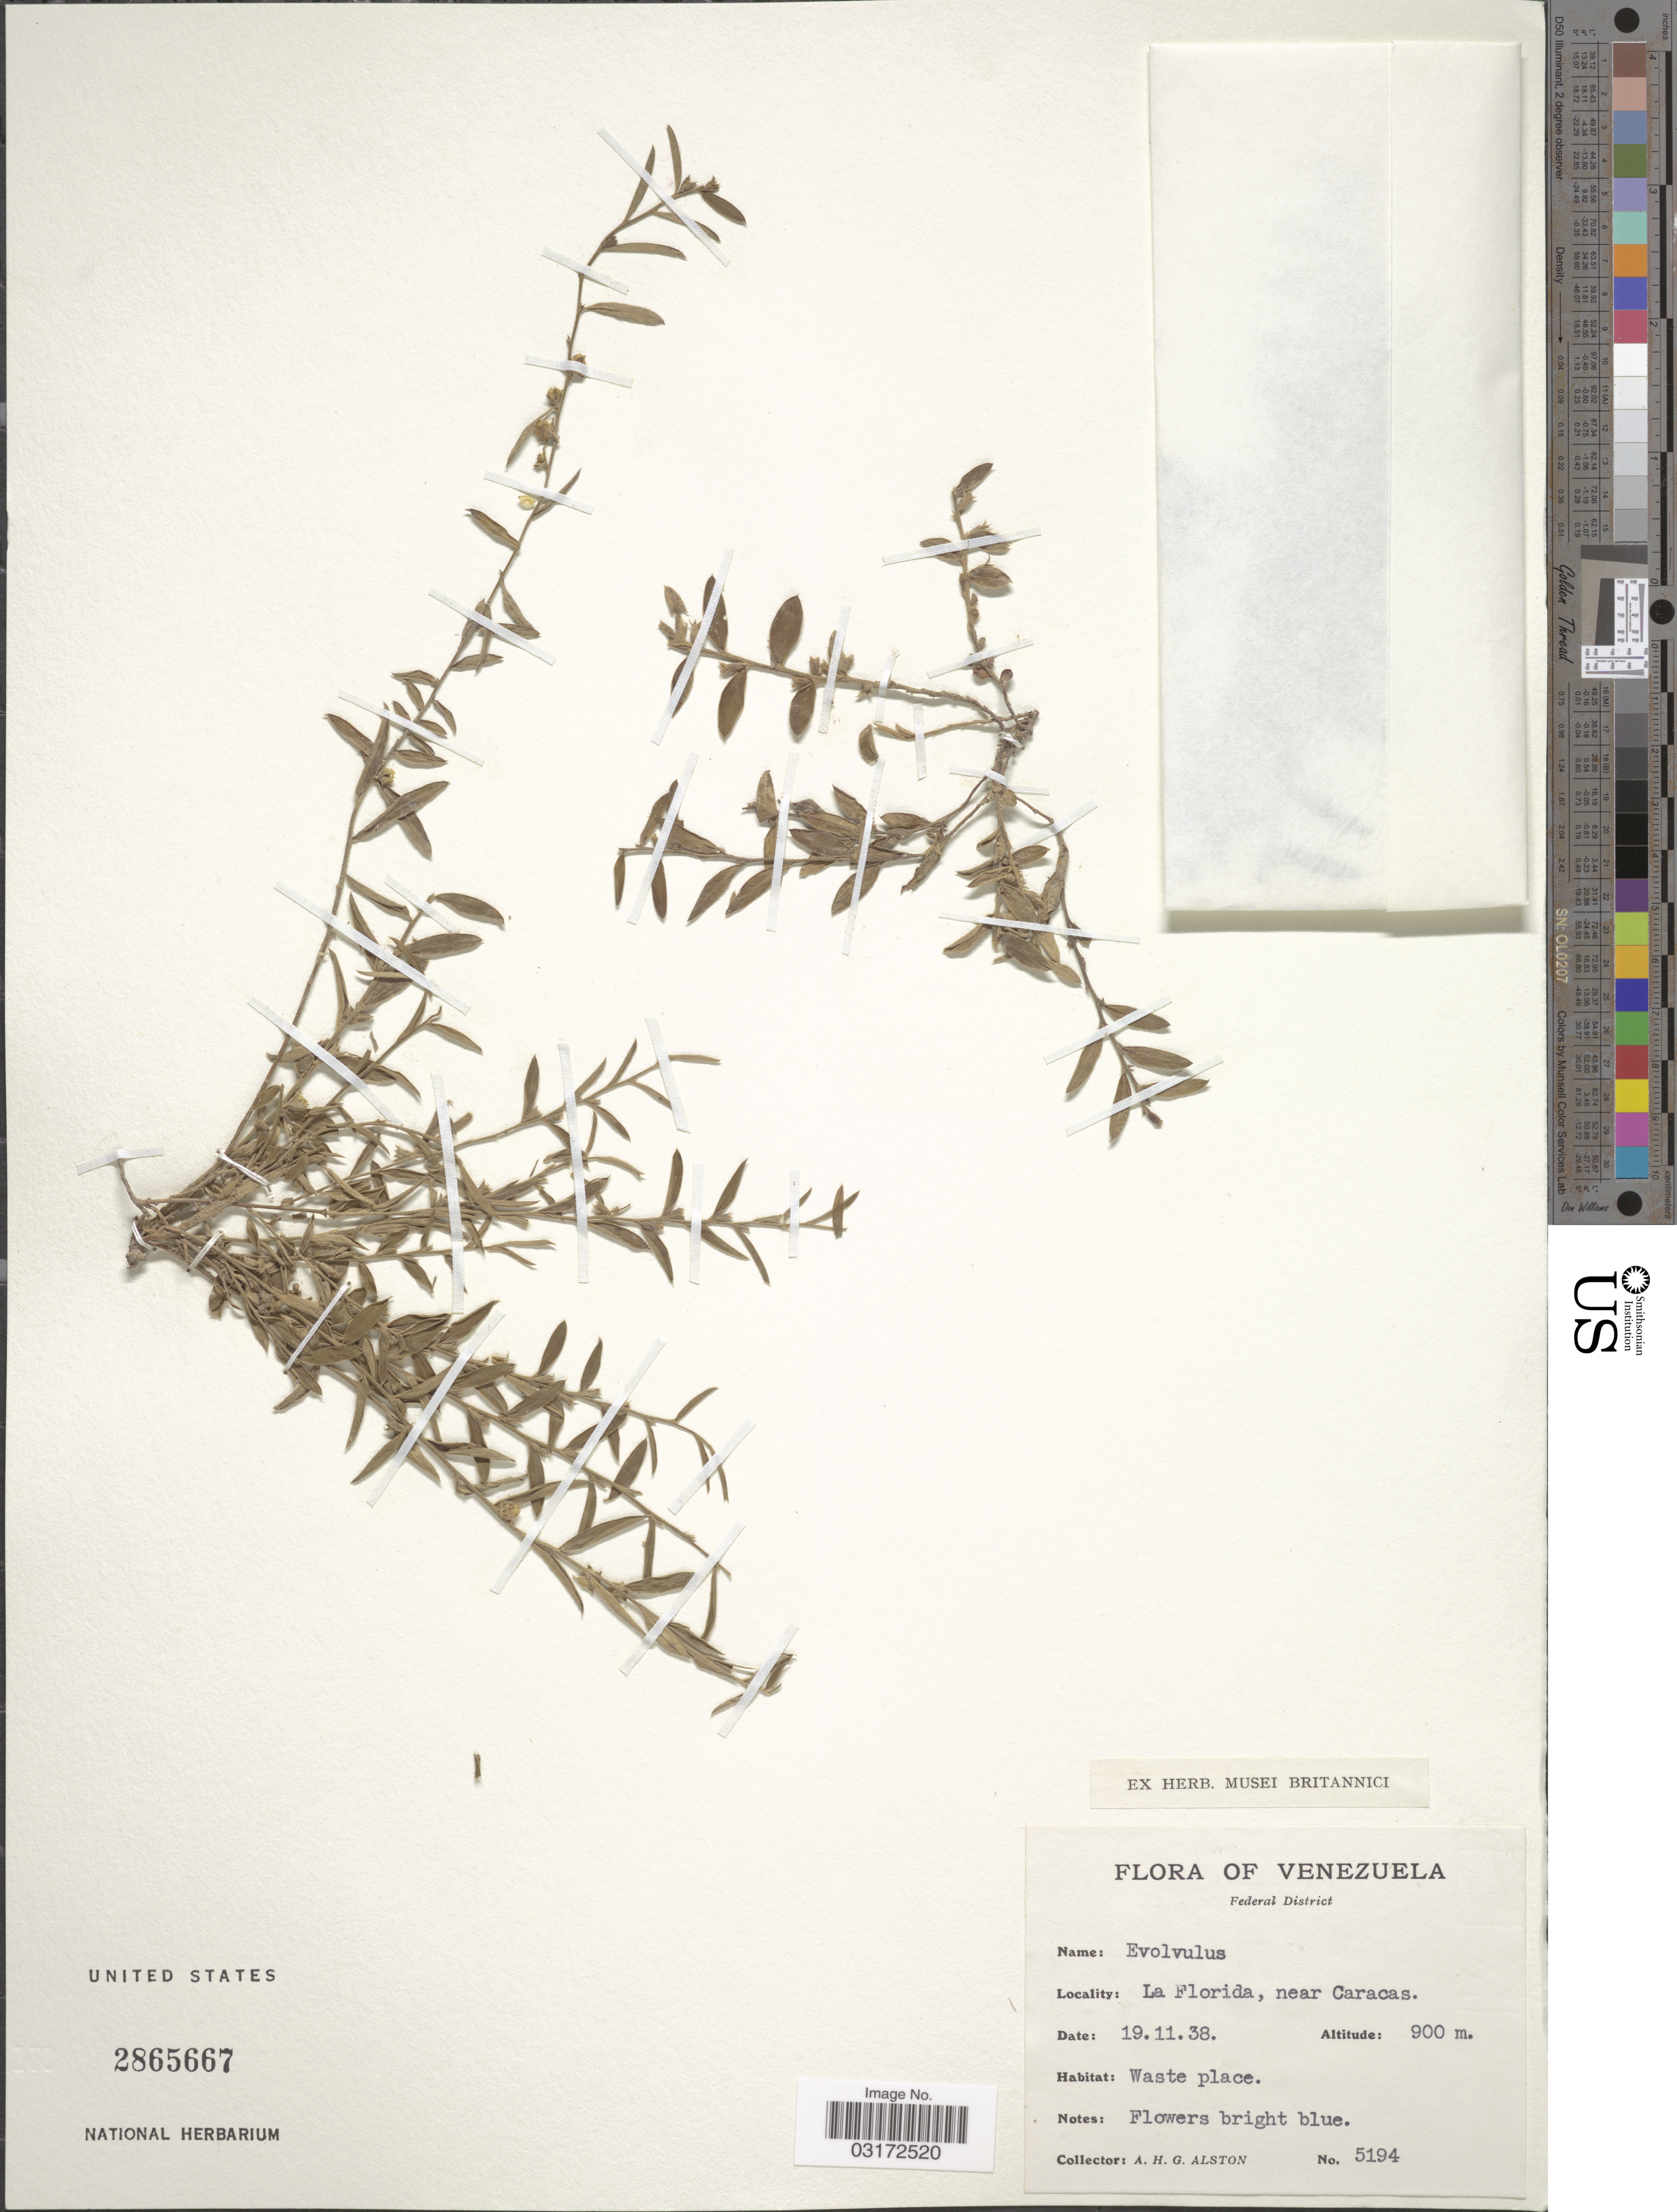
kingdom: Plantae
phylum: Tracheophyta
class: Magnoliopsida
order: Solanales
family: Convolvulaceae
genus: Evolvulus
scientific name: Evolvulus sp.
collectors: A. H. Alston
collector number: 5194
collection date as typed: Transcribed d/m/y: 19/11/38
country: Venezuela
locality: Federal District. La Florida, near Caracas.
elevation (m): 900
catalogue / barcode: US 2865667